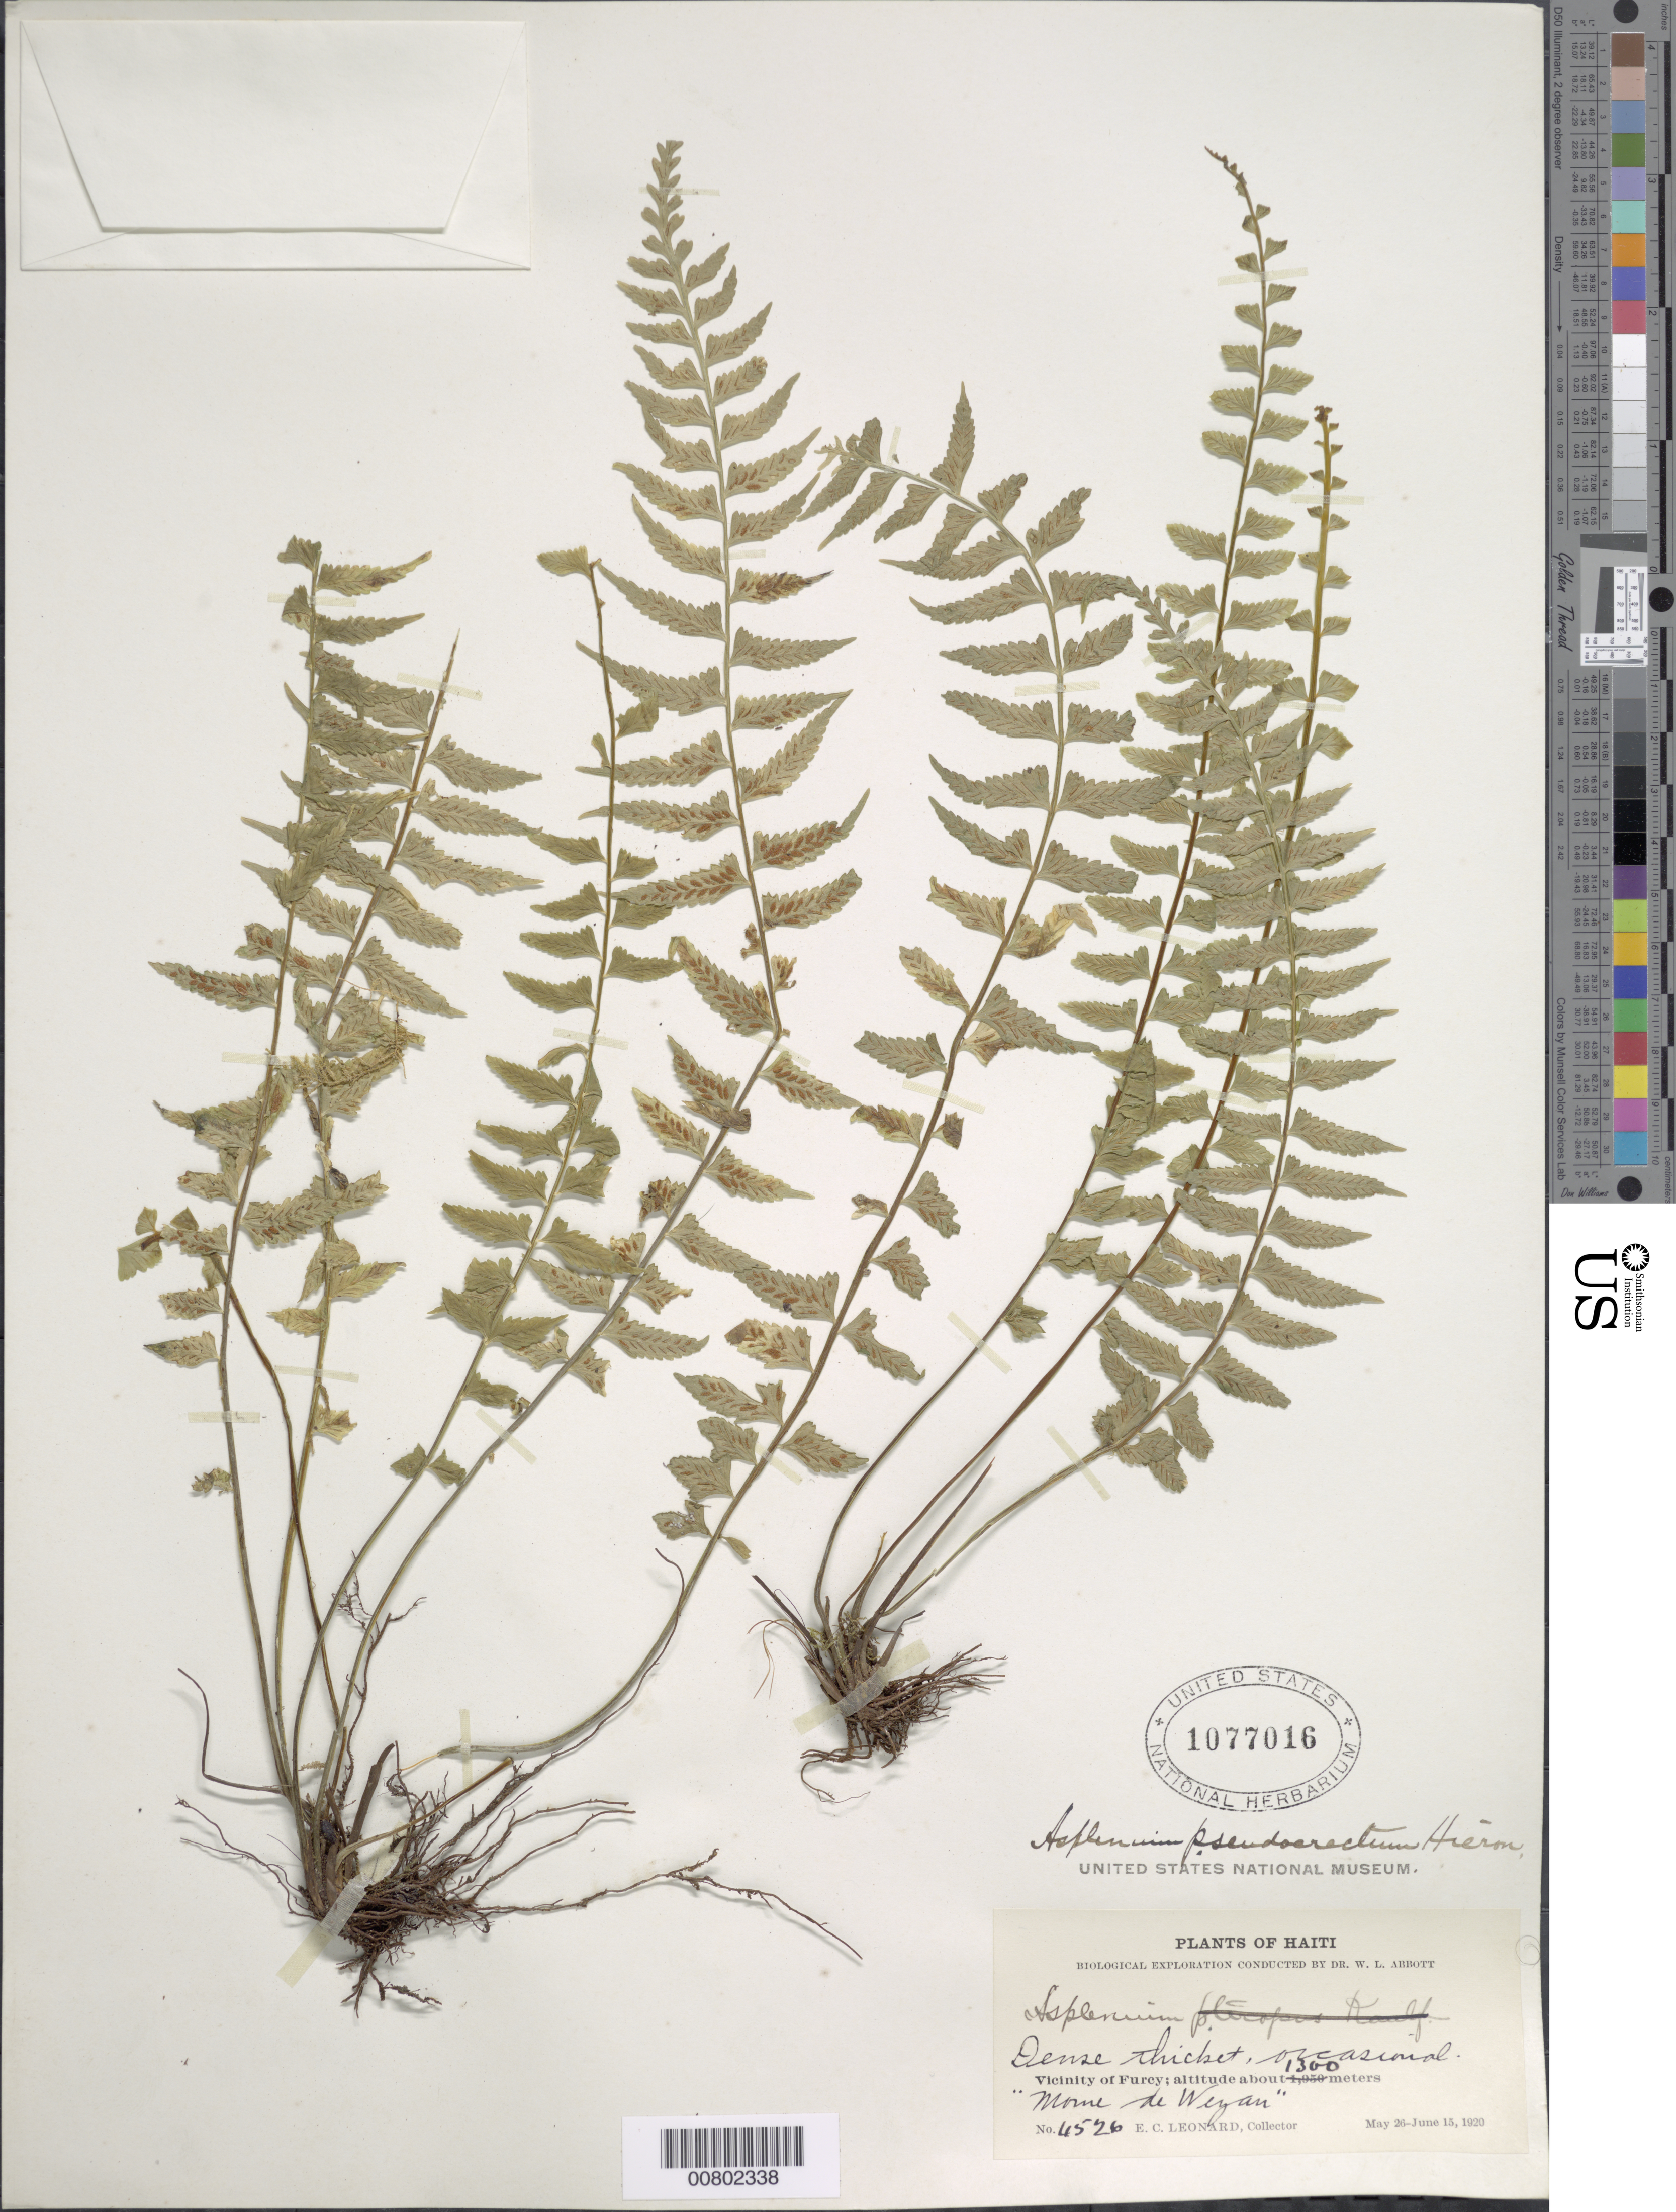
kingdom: Plantae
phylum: Tracheophyta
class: Polypodiopsida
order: Polypodiales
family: Aspleniaceae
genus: Asplenium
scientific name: Asplenium pteropus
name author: Kaulf.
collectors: E. C. Leonard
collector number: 4526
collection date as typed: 26 May 1920 to 15 Jun 1920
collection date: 1920-05-26/1920-06-15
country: Haiti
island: Hispaniola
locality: Furcy vicinity, Morne de Weyan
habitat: Dense thicket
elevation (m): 1300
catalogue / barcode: US 1077016